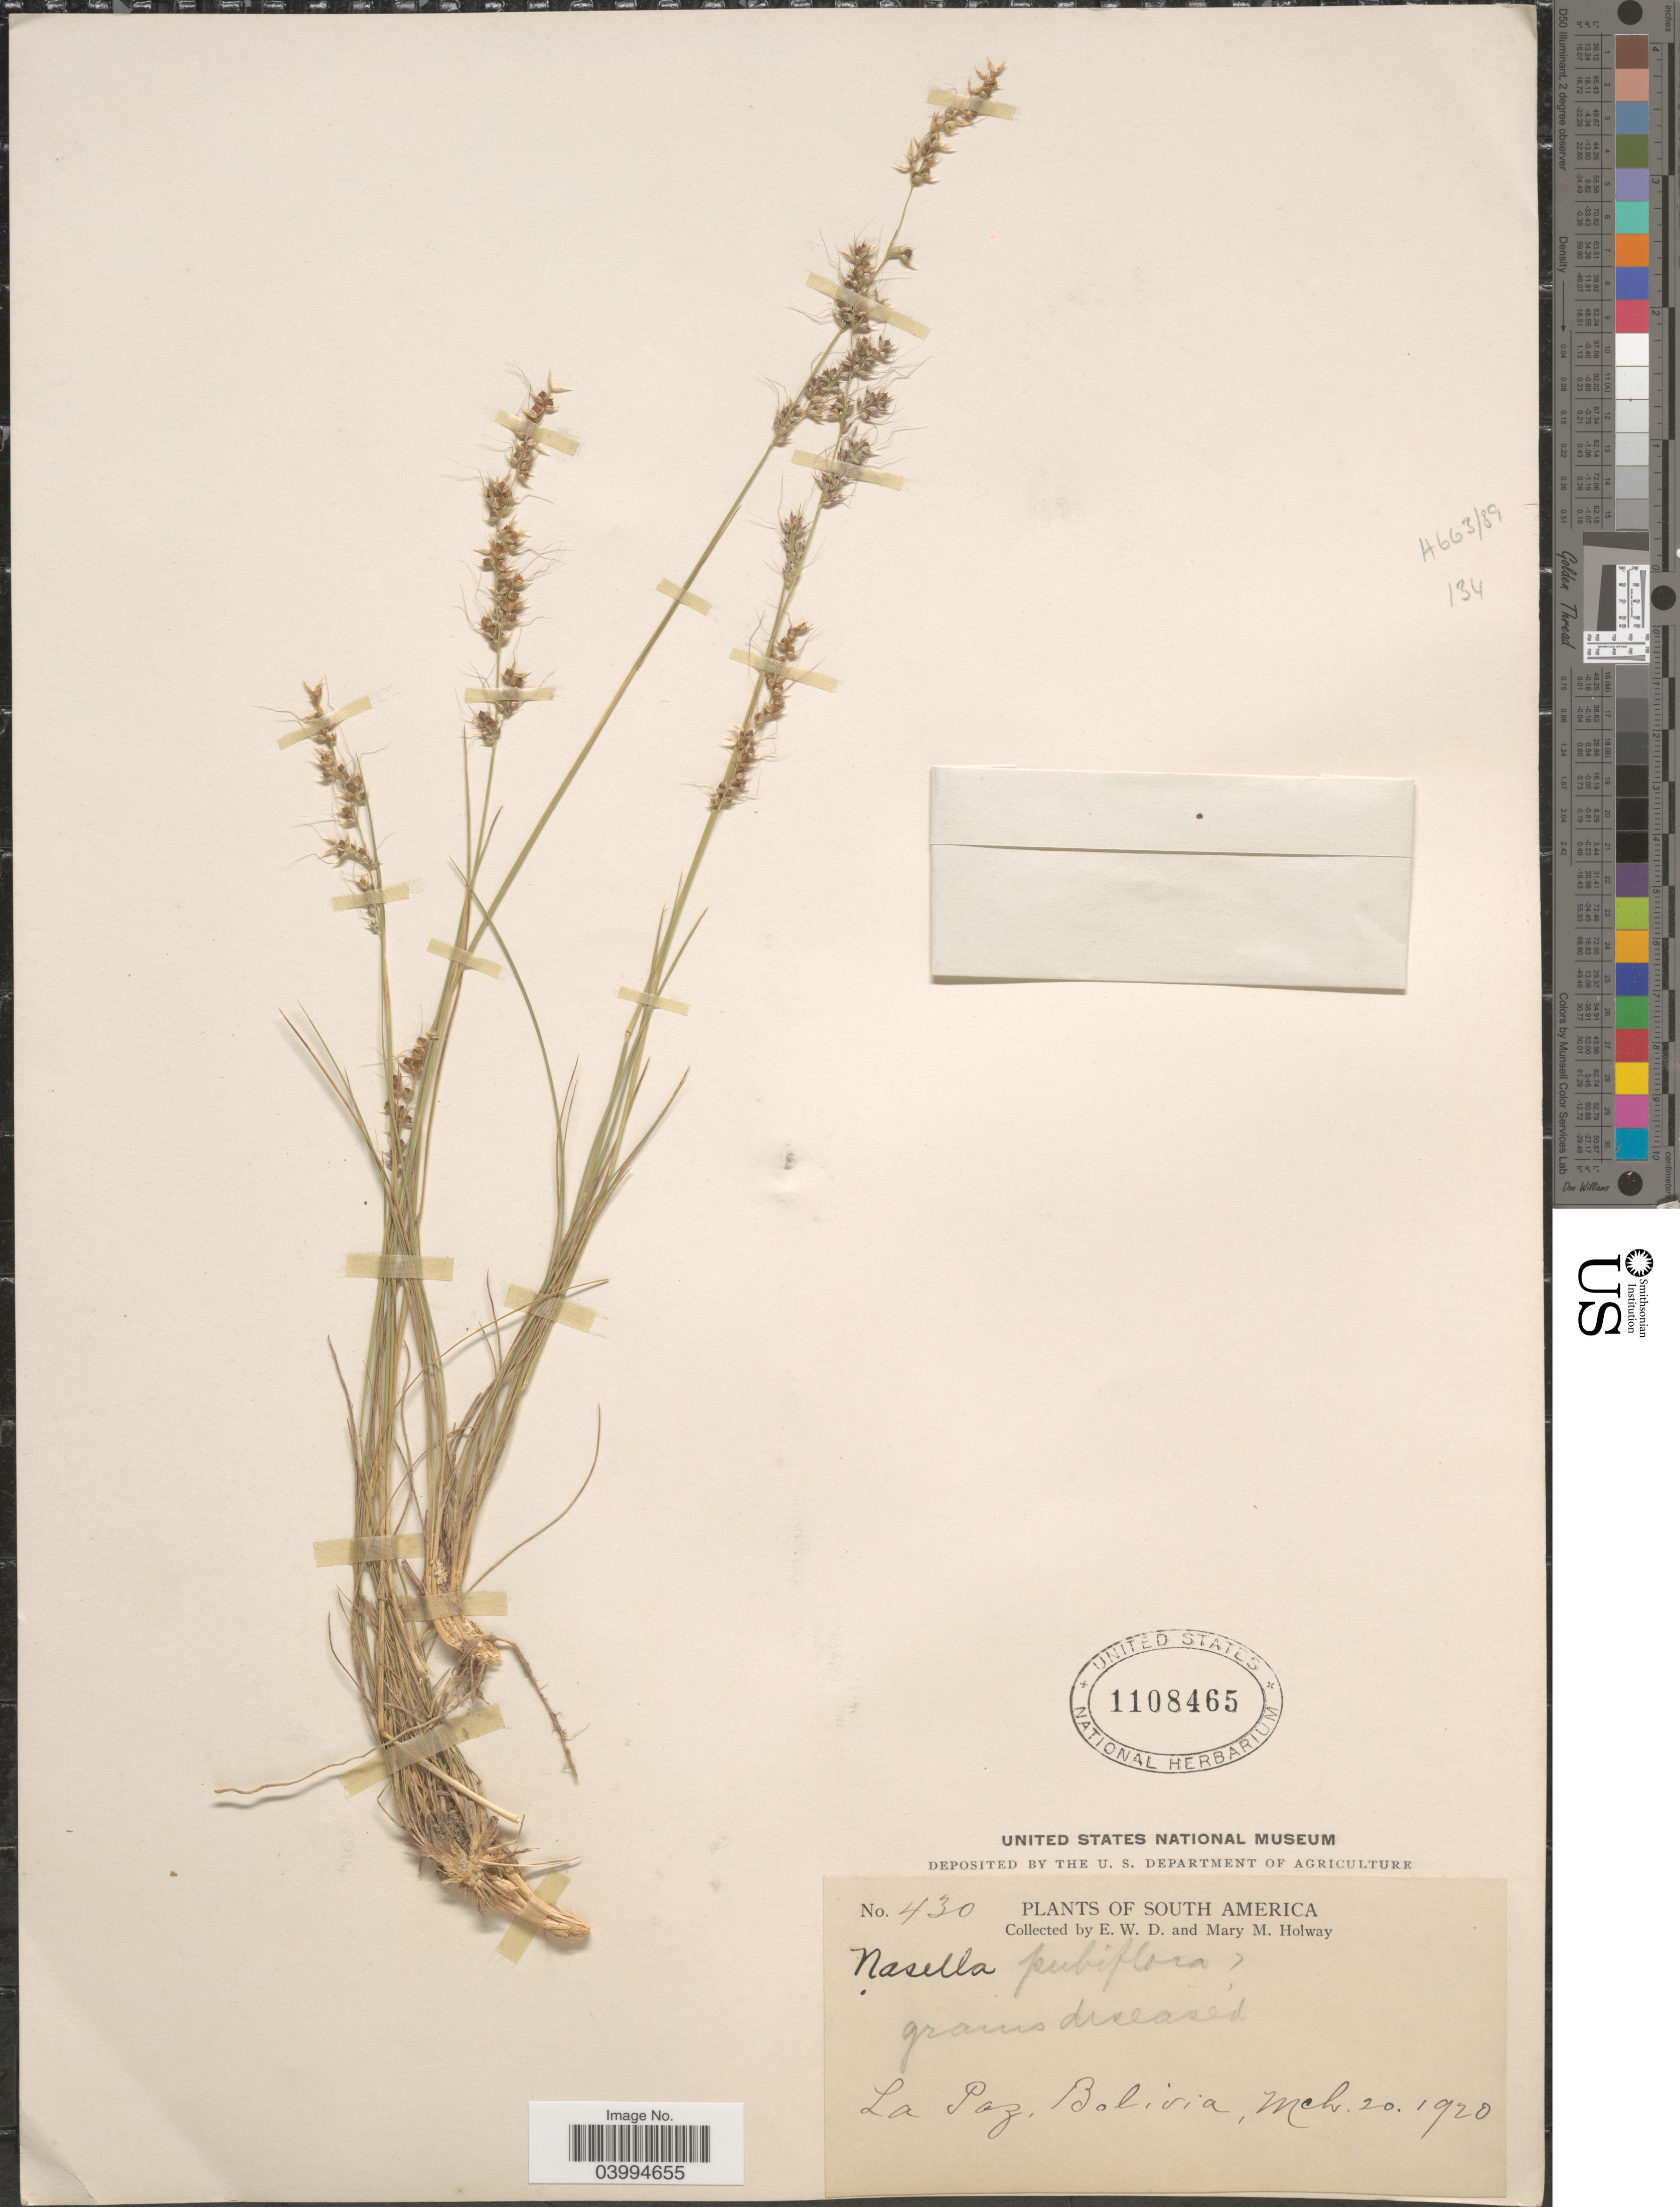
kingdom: Plantae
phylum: Tracheophyta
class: Liliopsida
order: Poales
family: Poaceae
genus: Nassella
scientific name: Nassella pubiflora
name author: (Trin. & Rupr.) É. Desv.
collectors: E. W. D. Holway & M. M. Holway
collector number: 430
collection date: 1920-03-20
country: Bolivia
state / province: La Paz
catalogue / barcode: US 1108465